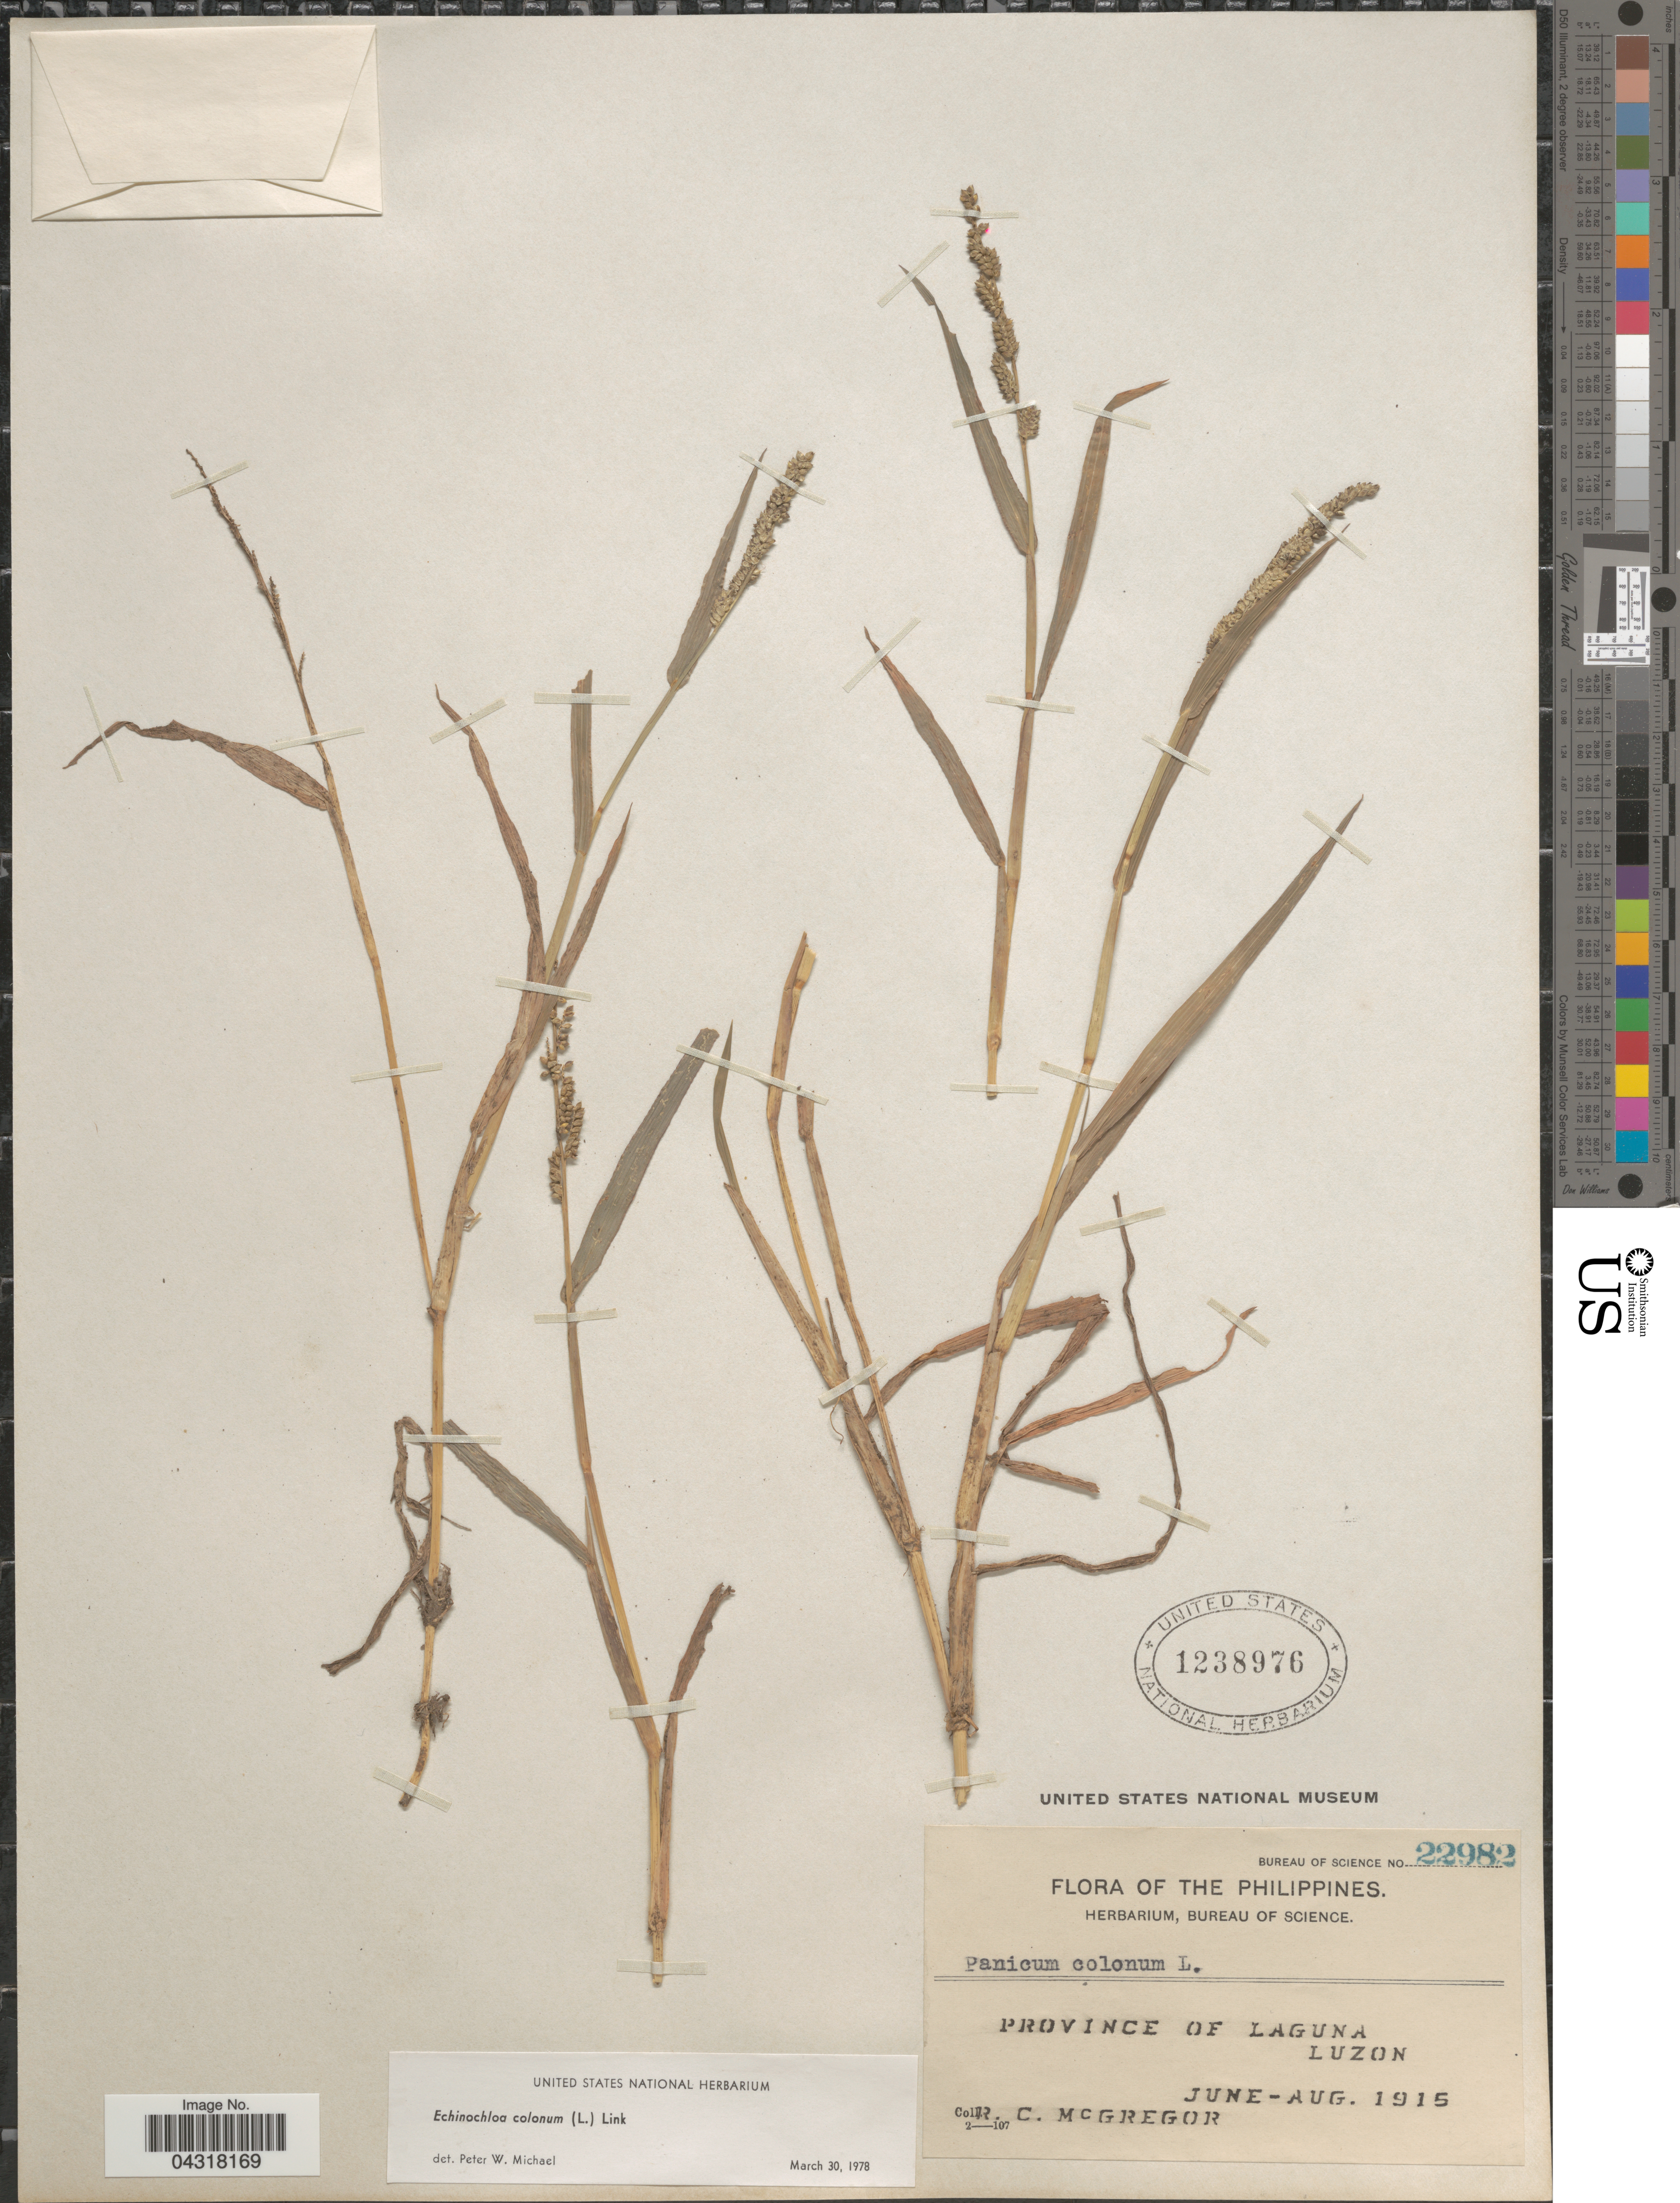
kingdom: Plantae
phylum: Tracheophyta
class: Liliopsida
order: Poales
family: Poaceae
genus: Echinochloa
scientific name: Echinochloa colona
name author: (L.) Link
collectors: R. C. McGregor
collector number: Bureau of Science 22982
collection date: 1915-06/1915-08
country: Philippines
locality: Province of Laguna. Luzon.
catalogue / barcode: US 1238976